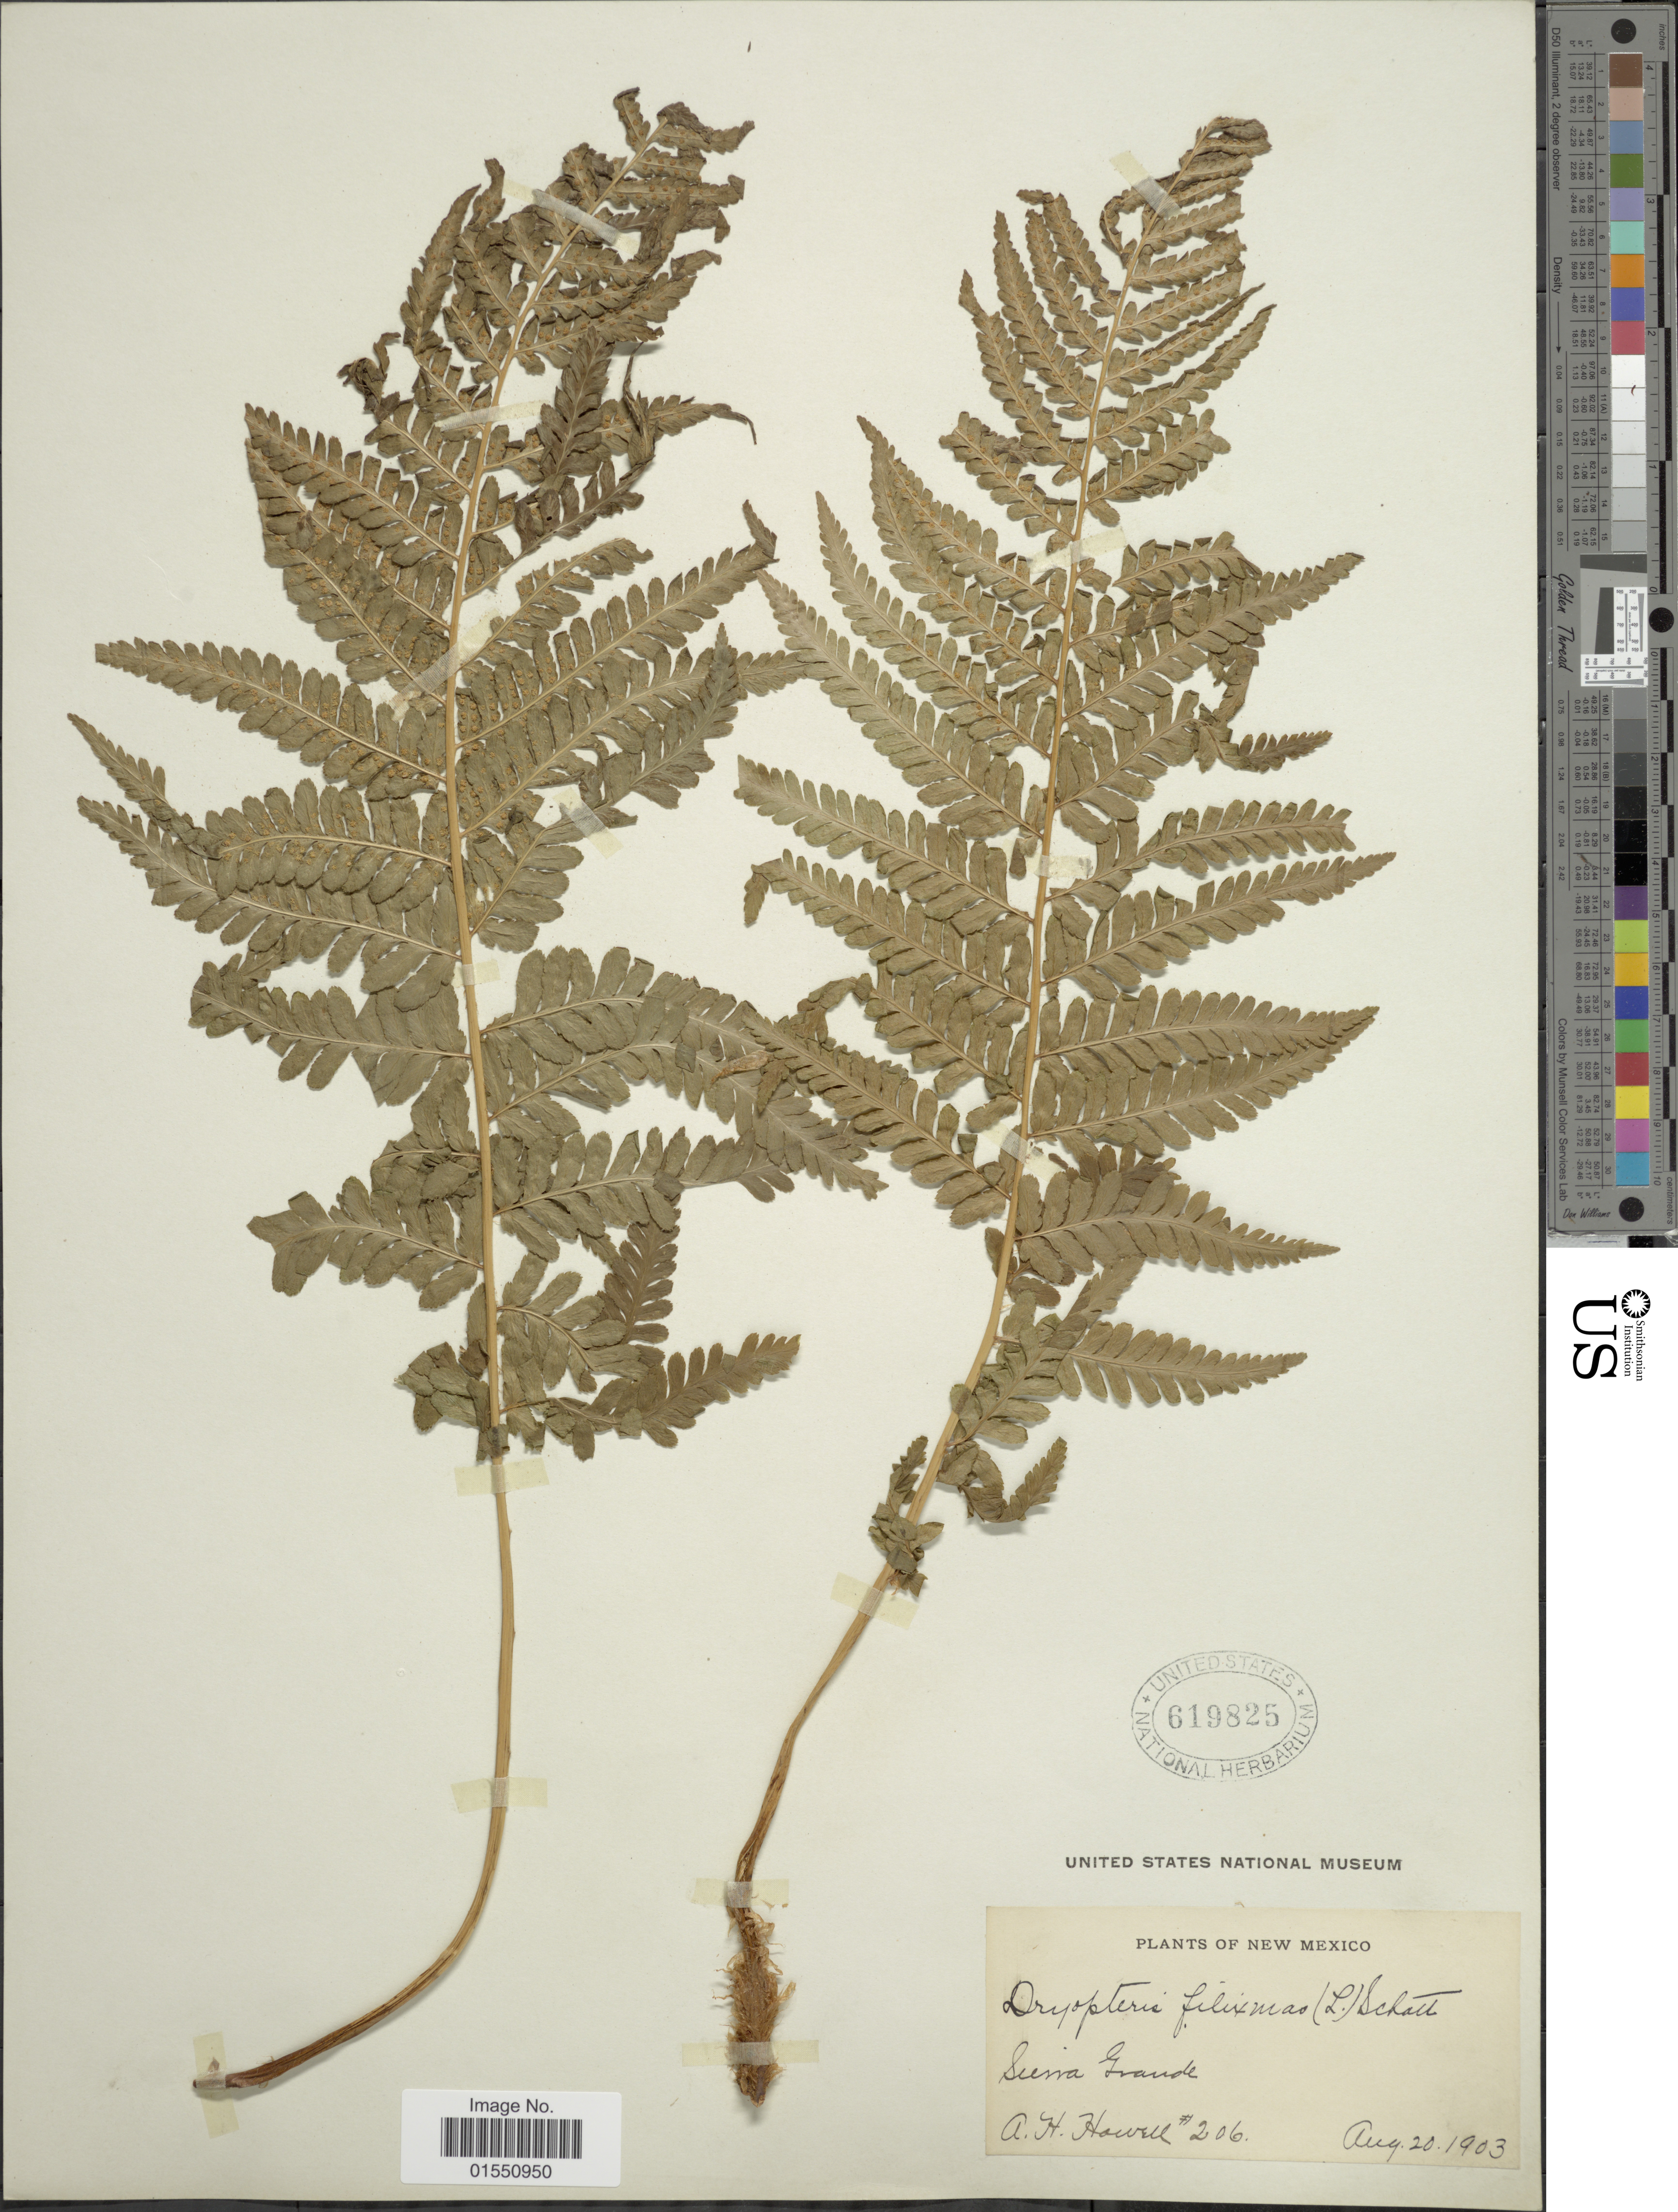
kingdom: Plantae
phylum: Tracheophyta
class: Polypodiopsida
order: Polypodiales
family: Dryopteridaceae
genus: Dryopteris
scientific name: Dryopteris filix-mas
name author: (L.) Schott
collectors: A. Howell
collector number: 206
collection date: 1903-08-20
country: United States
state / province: New Mexico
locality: Sierra Grande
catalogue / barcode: US 619825